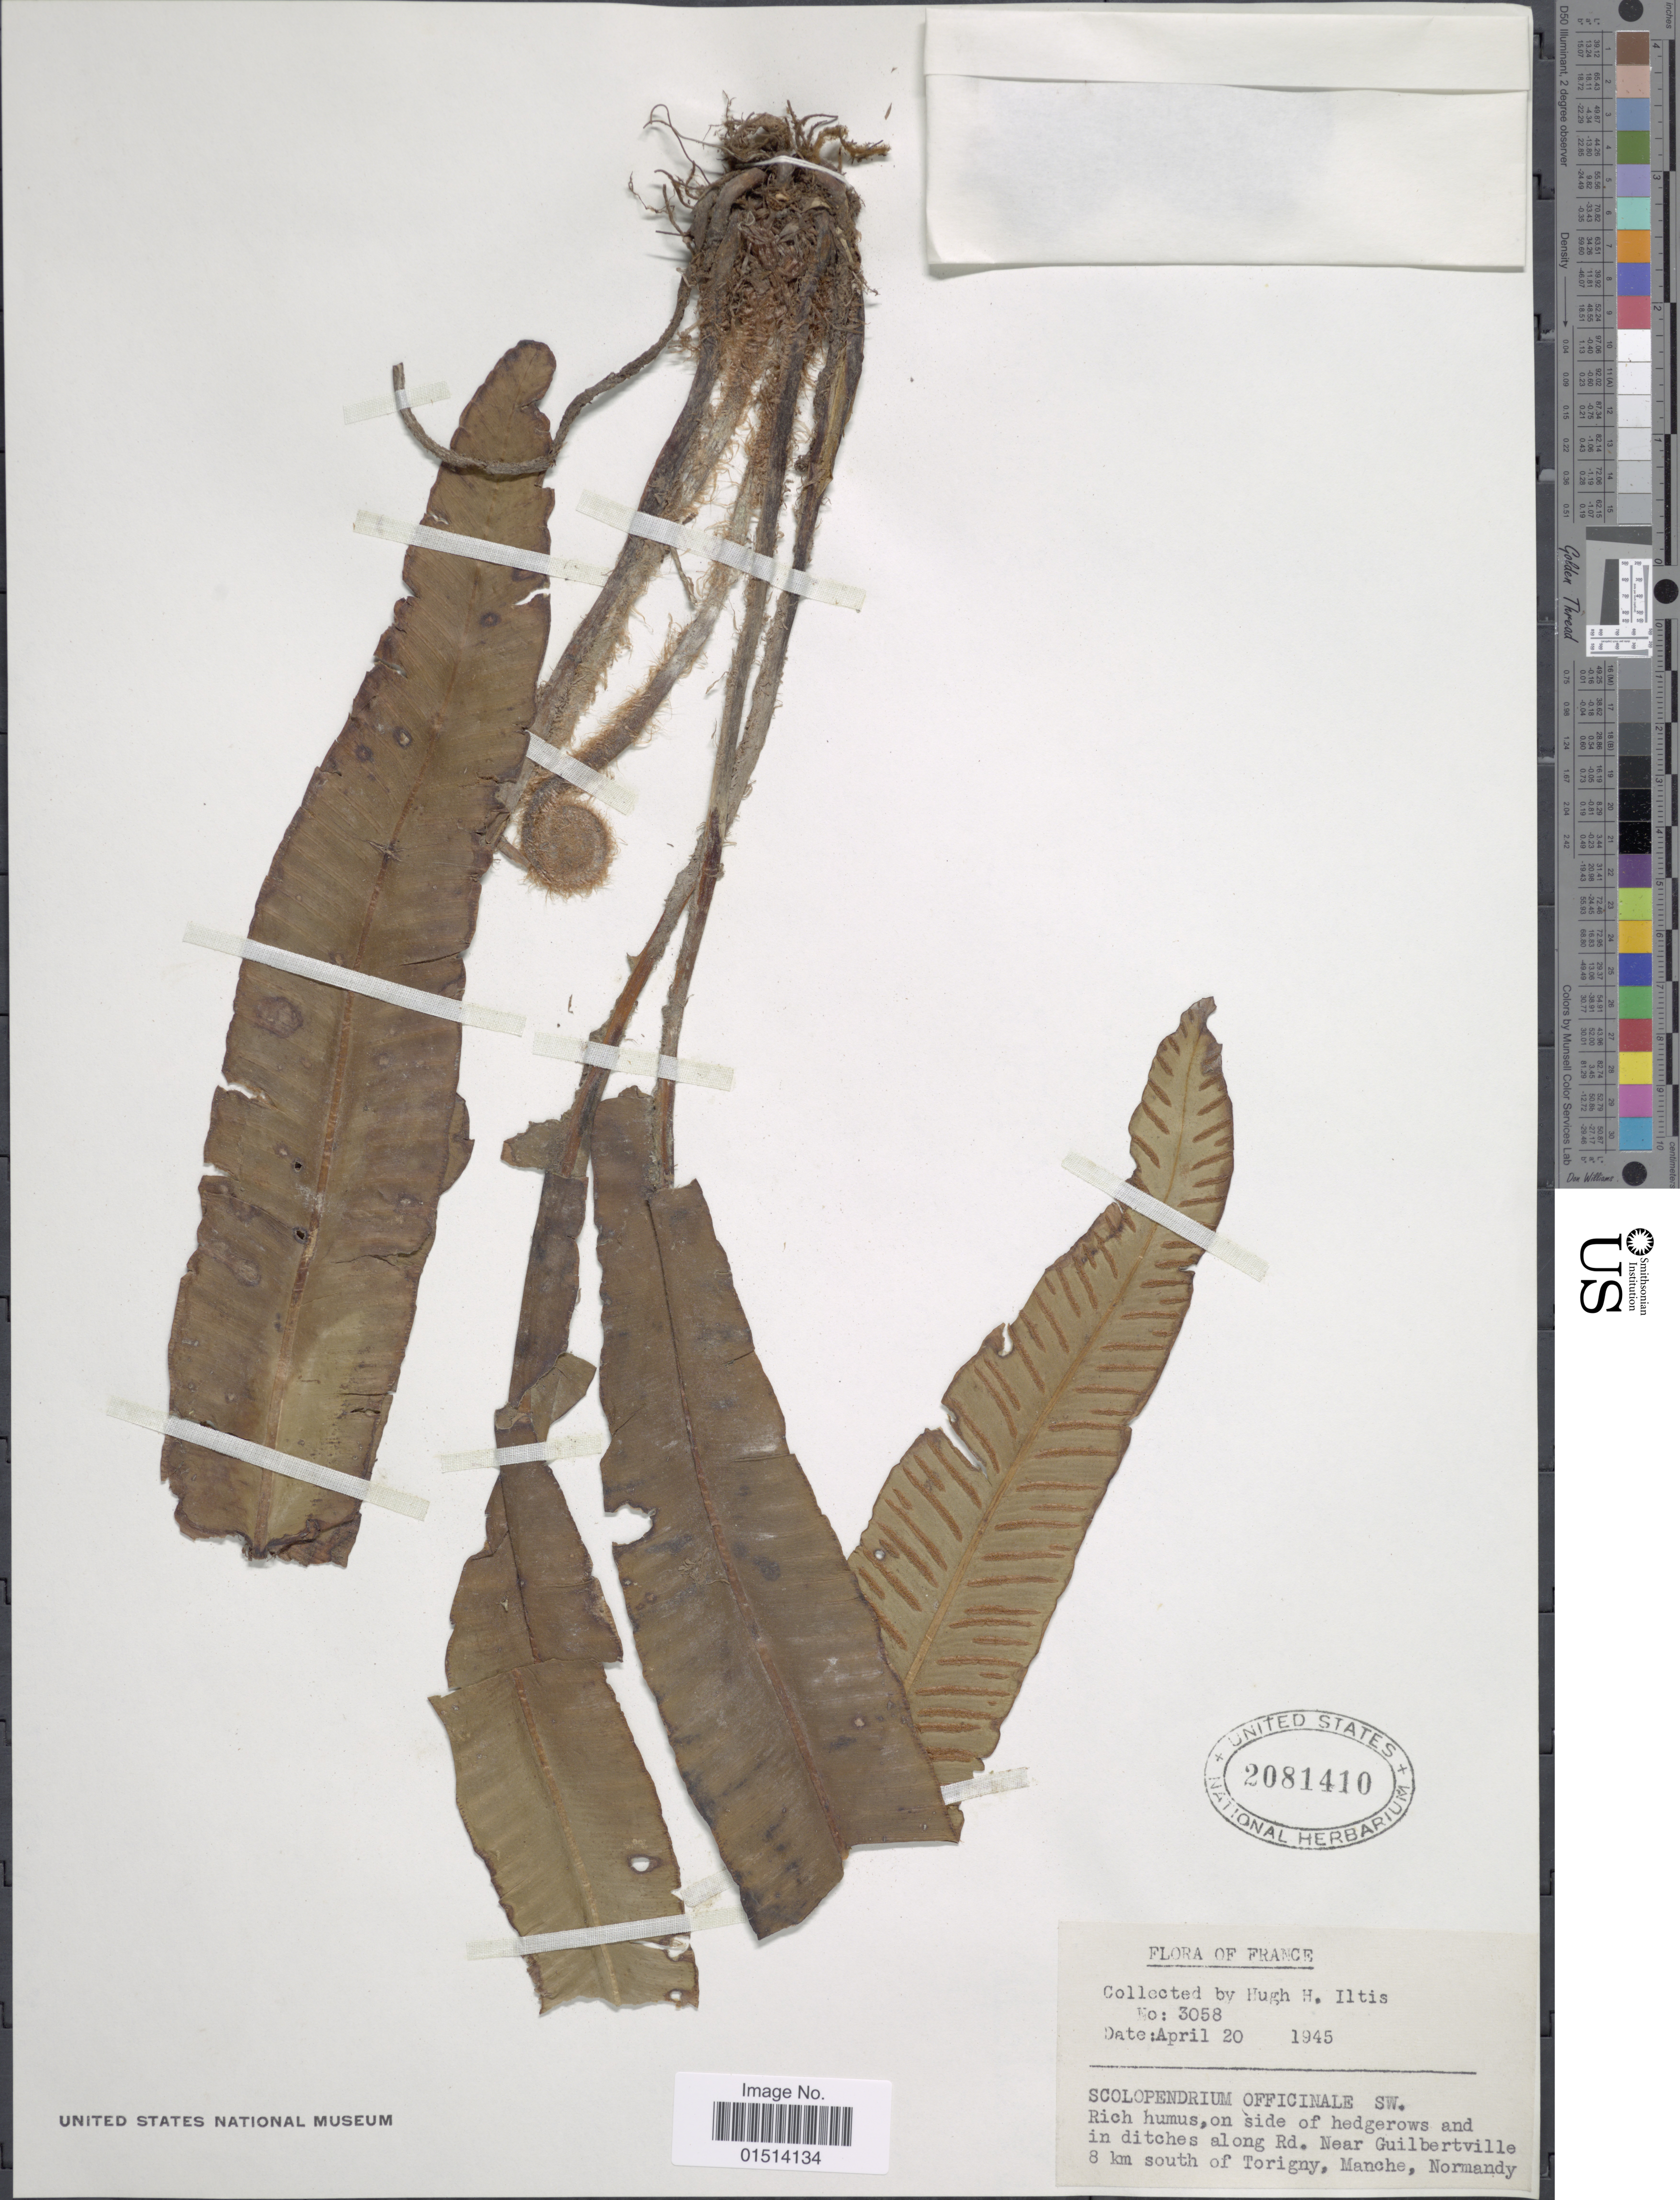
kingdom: Plantae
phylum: Tracheophyta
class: Polypodiopsida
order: Polypodiales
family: Aspleniaceae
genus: Asplenium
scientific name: Asplenium scolopendrium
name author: Sm.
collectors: H. H. Iltis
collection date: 1945-04-20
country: France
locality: Near Guilbertville 8 km south of Torigny, Manche, Norrmandy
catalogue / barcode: US 2081410